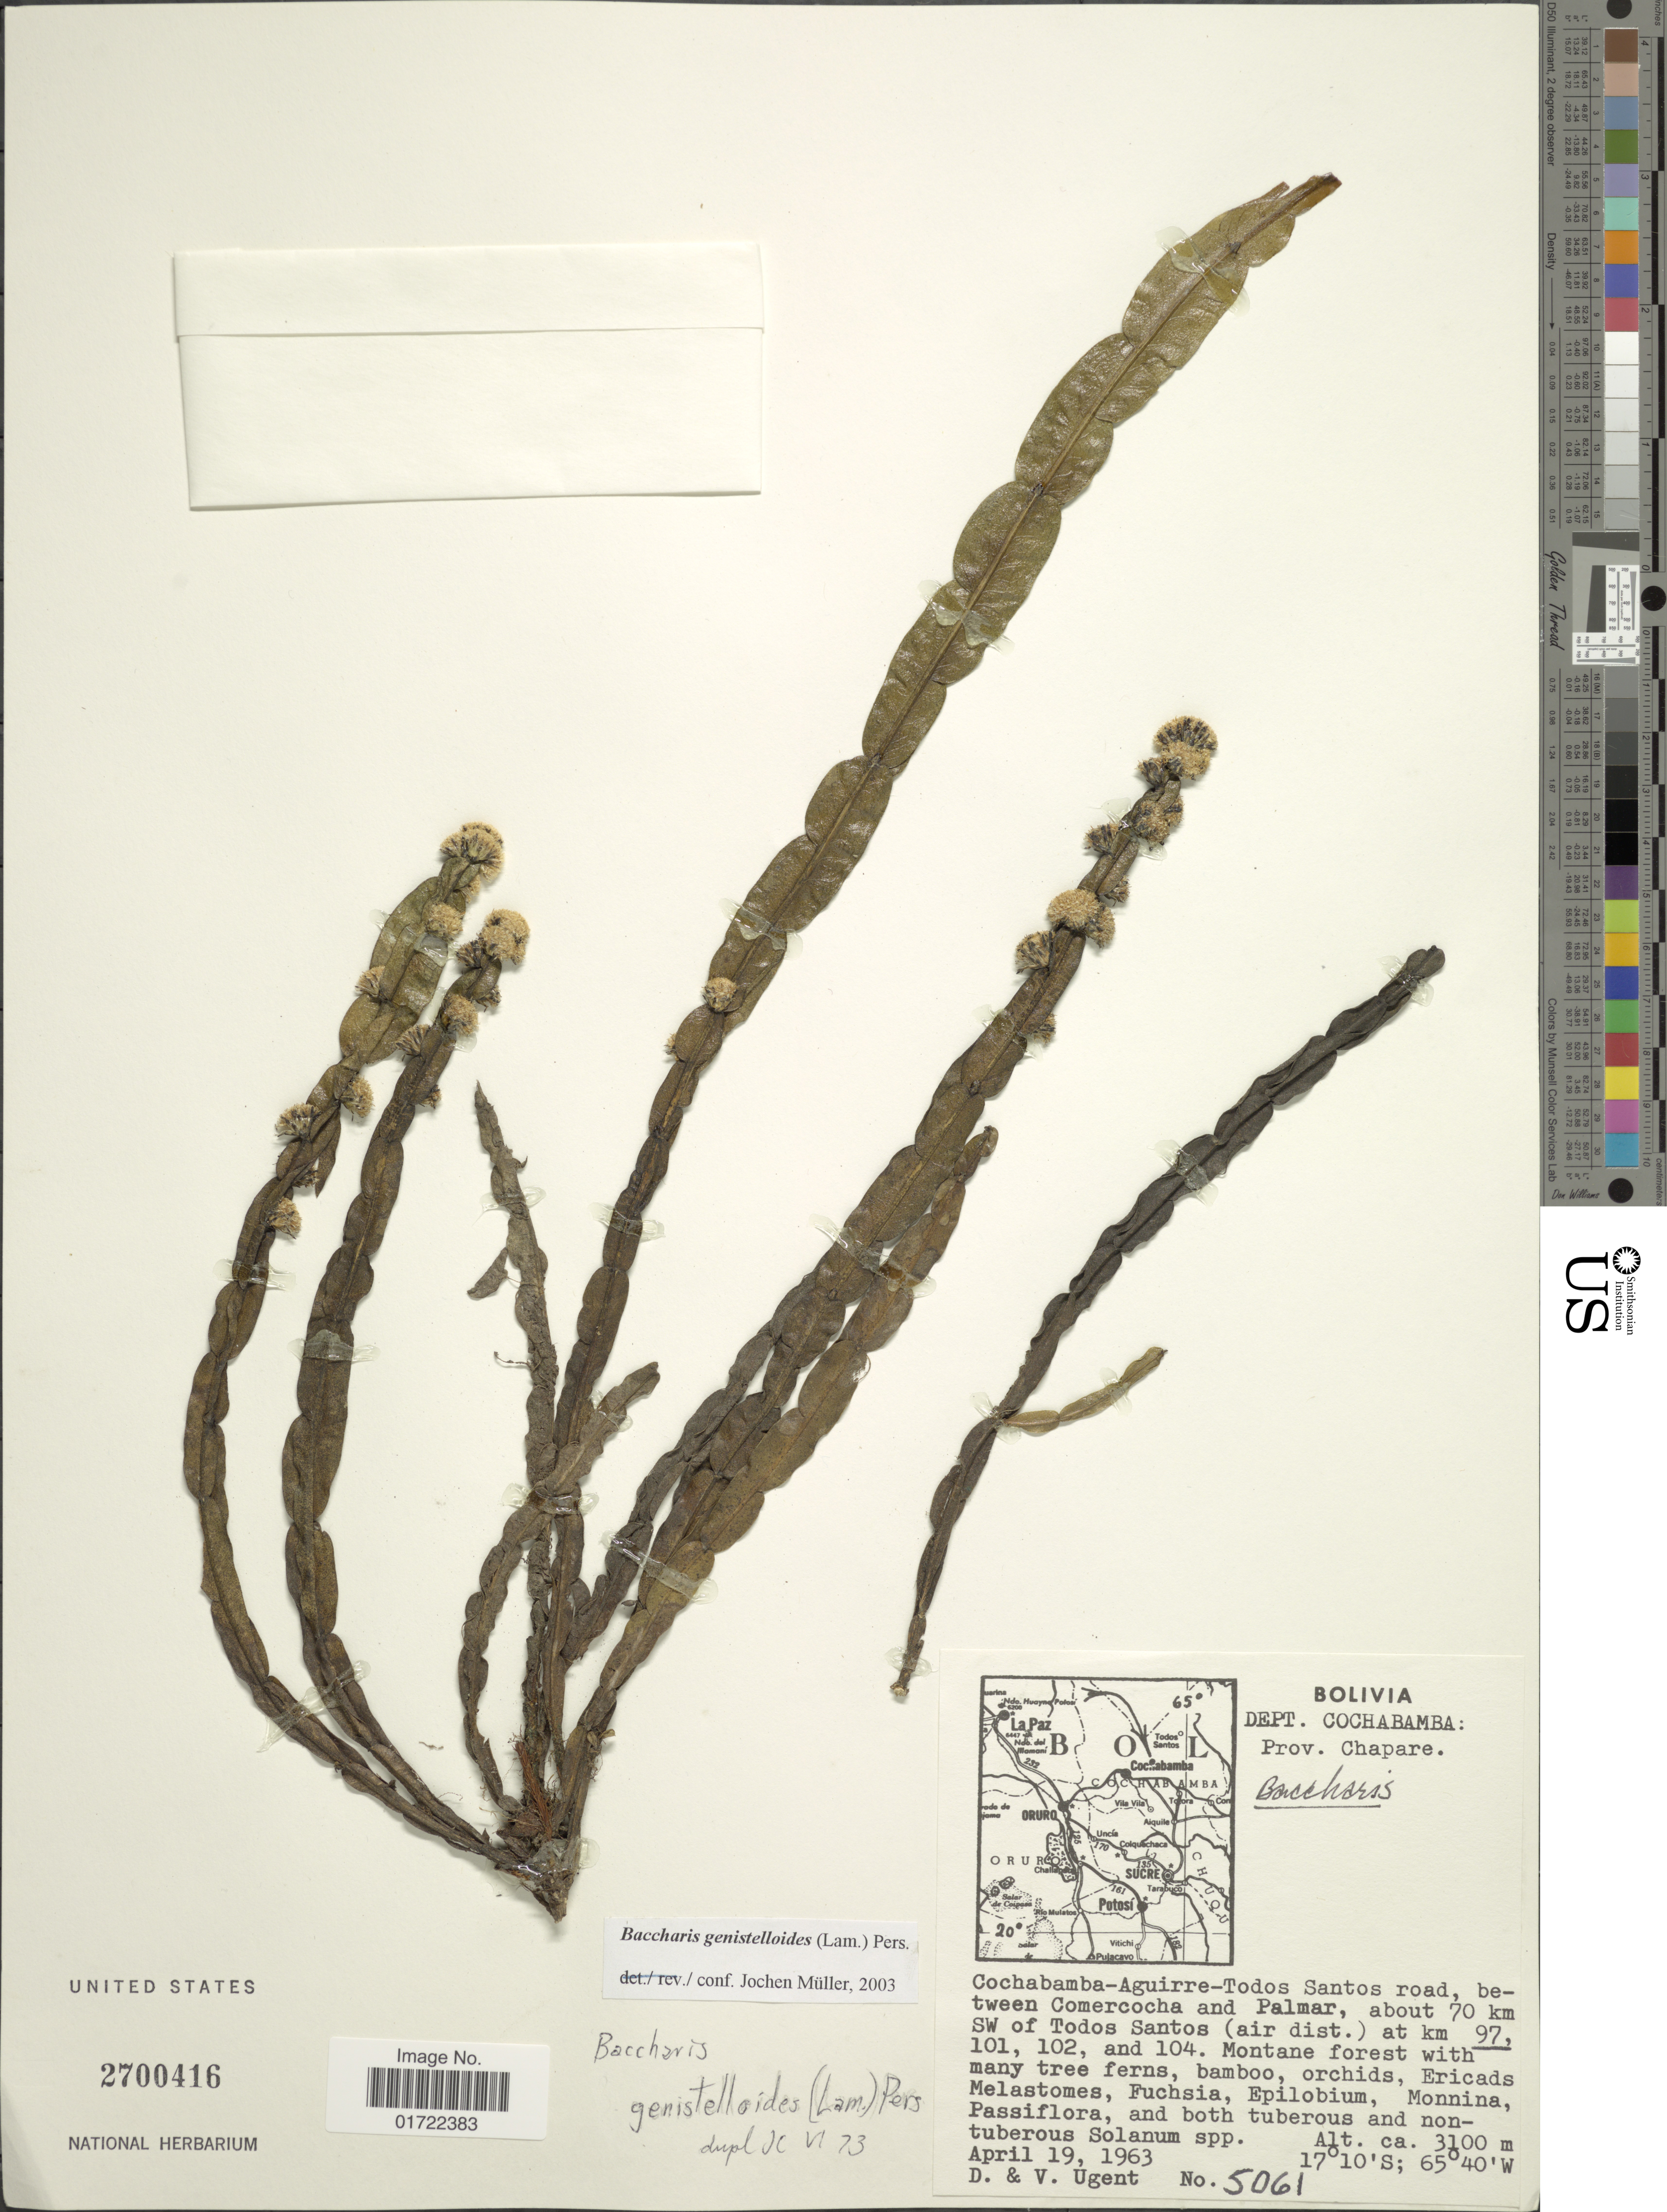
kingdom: Plantae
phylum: Tracheophyta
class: Magnoliopsida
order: Asterales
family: Asteraceae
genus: Baccharis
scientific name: Baccharis genistelloides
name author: (Lam.) Pers.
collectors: D. Ugent & V. Ugent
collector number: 5061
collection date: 1963-04-19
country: Bolivia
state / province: Cochabamba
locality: Prov. Chapare, Cochabamba-Aguirre-Todos Santos road, between Comercocha and Palmar, about 70 km SW of Todos Santos (air dist.) at km 97, 101, 102, and 104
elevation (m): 3100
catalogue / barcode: US 2700416